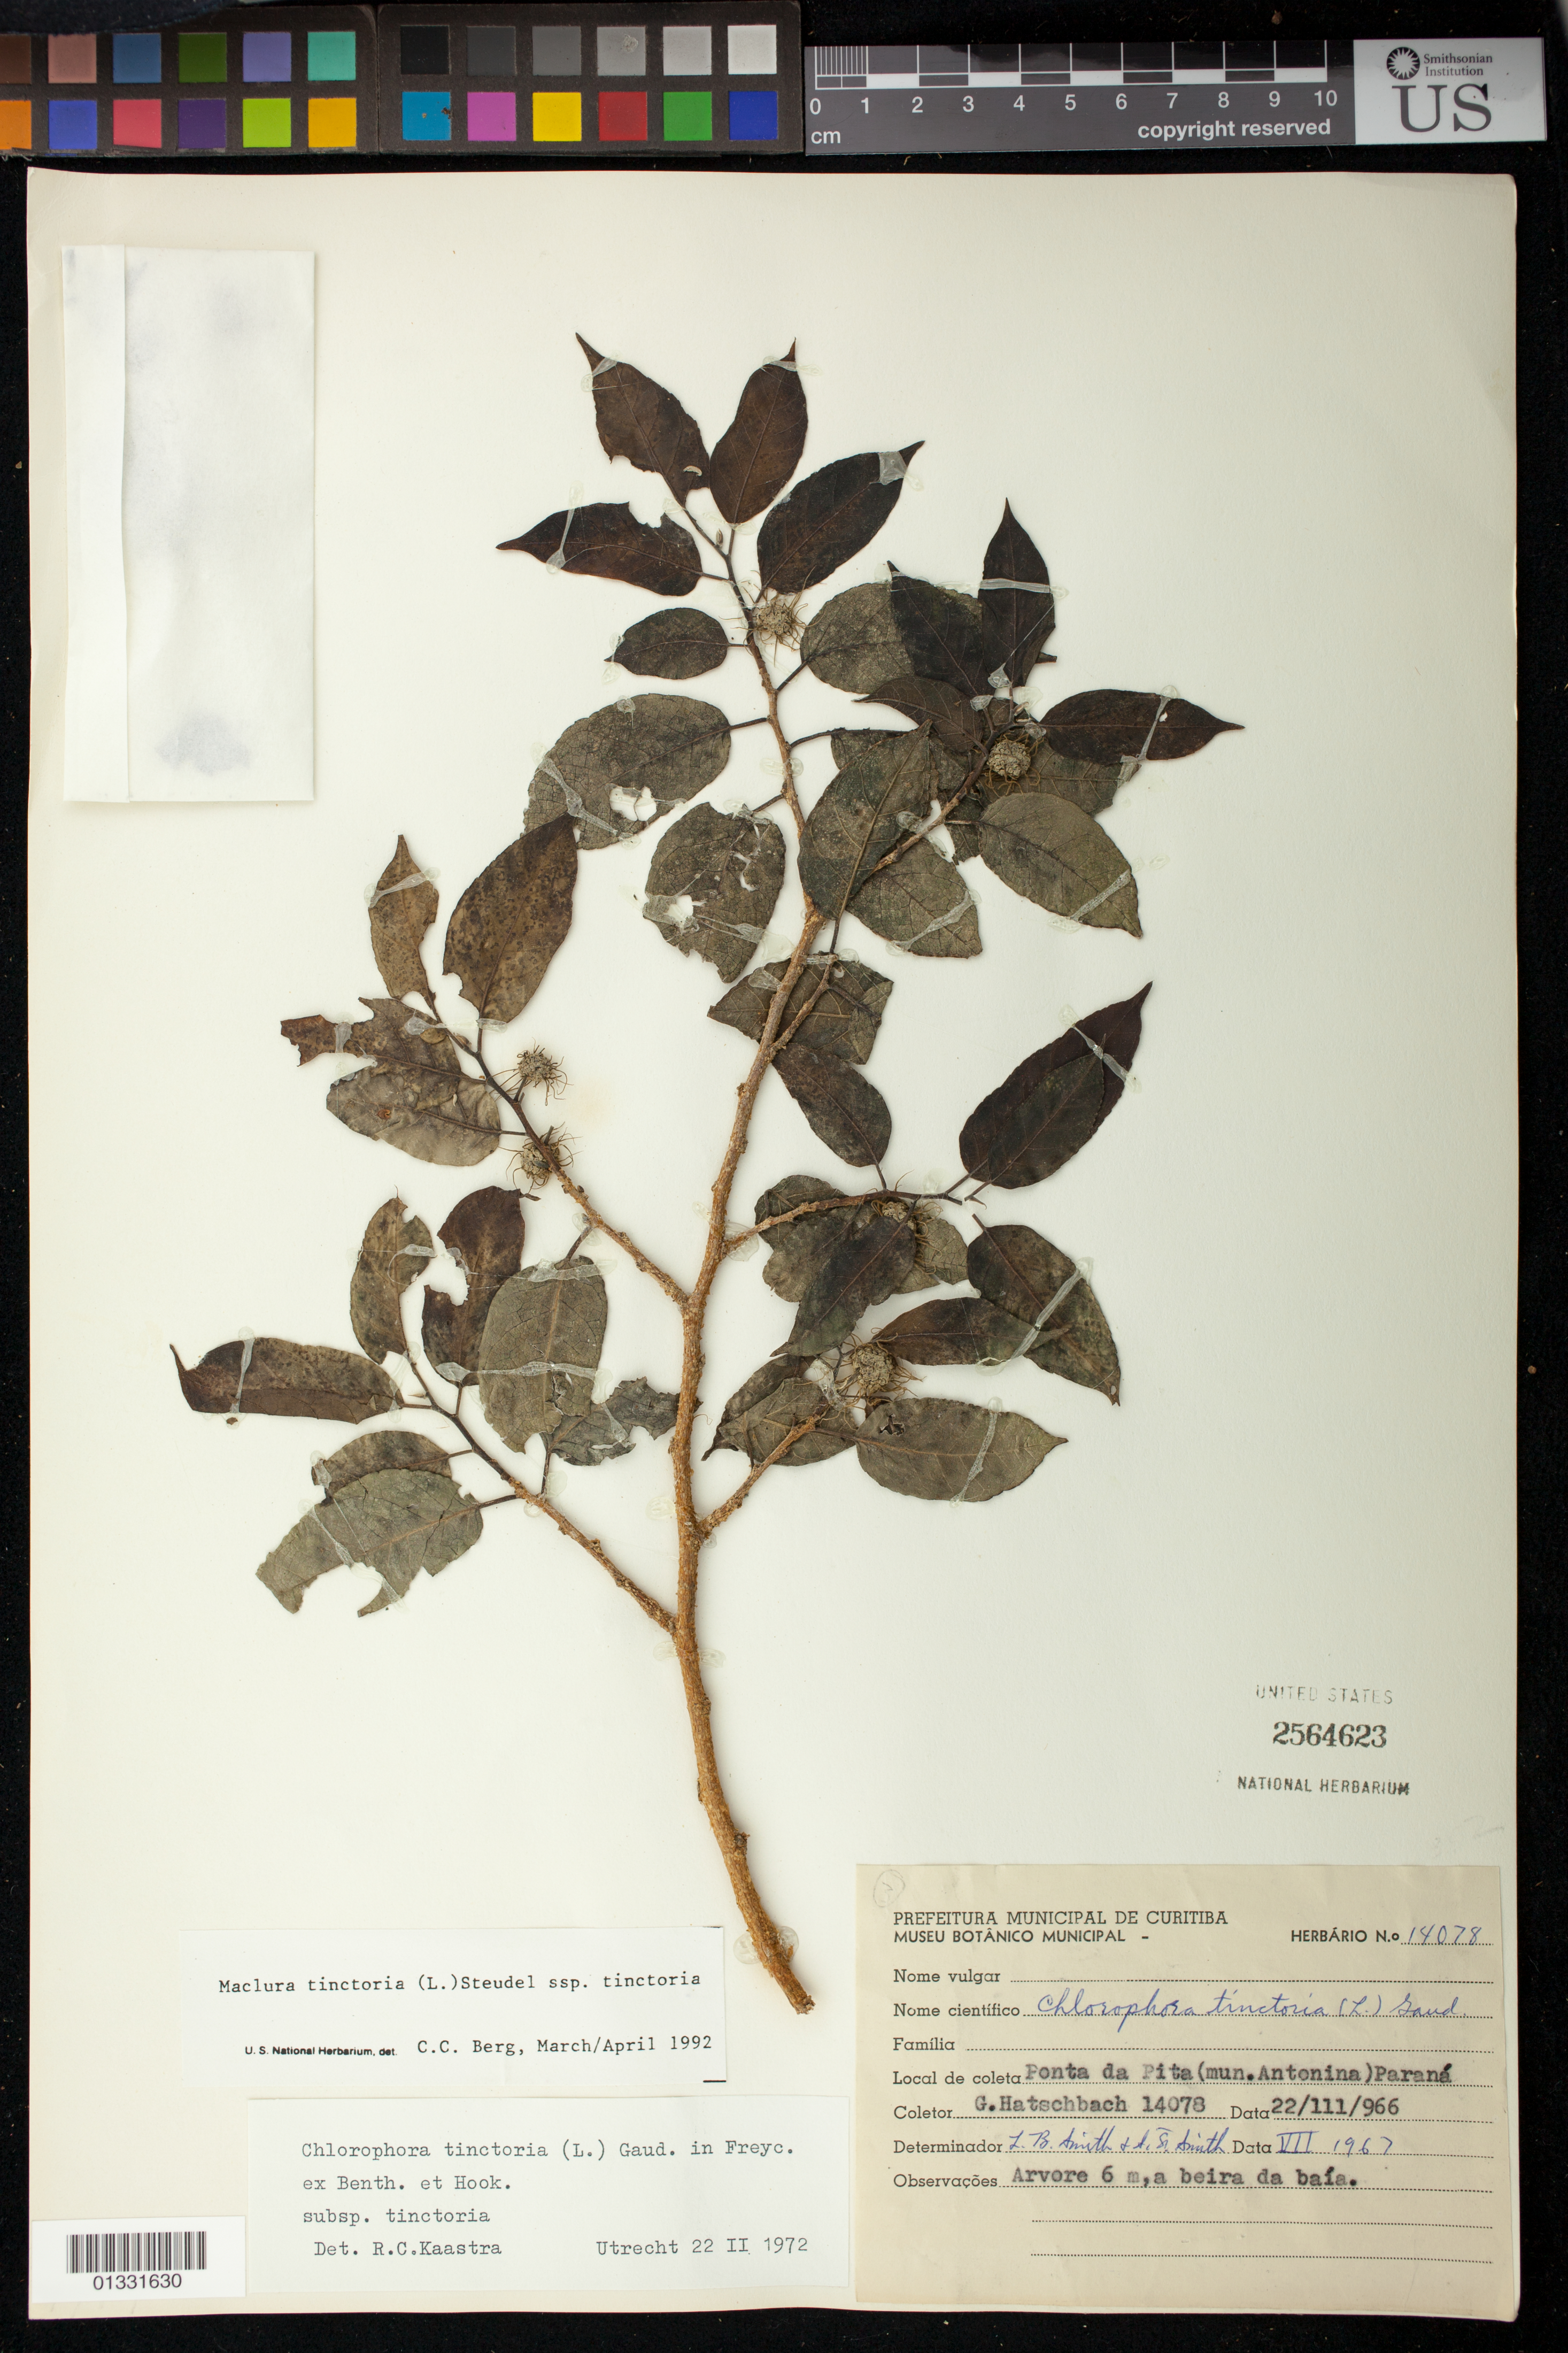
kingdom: Plantae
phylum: Tracheophyta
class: Magnoliopsida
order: Rosales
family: Moraceae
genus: Maclura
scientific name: Maclura tinctoria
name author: (L.) D. Don ex Steud.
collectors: G. Hatschbach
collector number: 14078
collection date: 1966-11-22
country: Brazil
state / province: Paraná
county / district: Antonina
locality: Ponta da Pita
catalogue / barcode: US 2564623